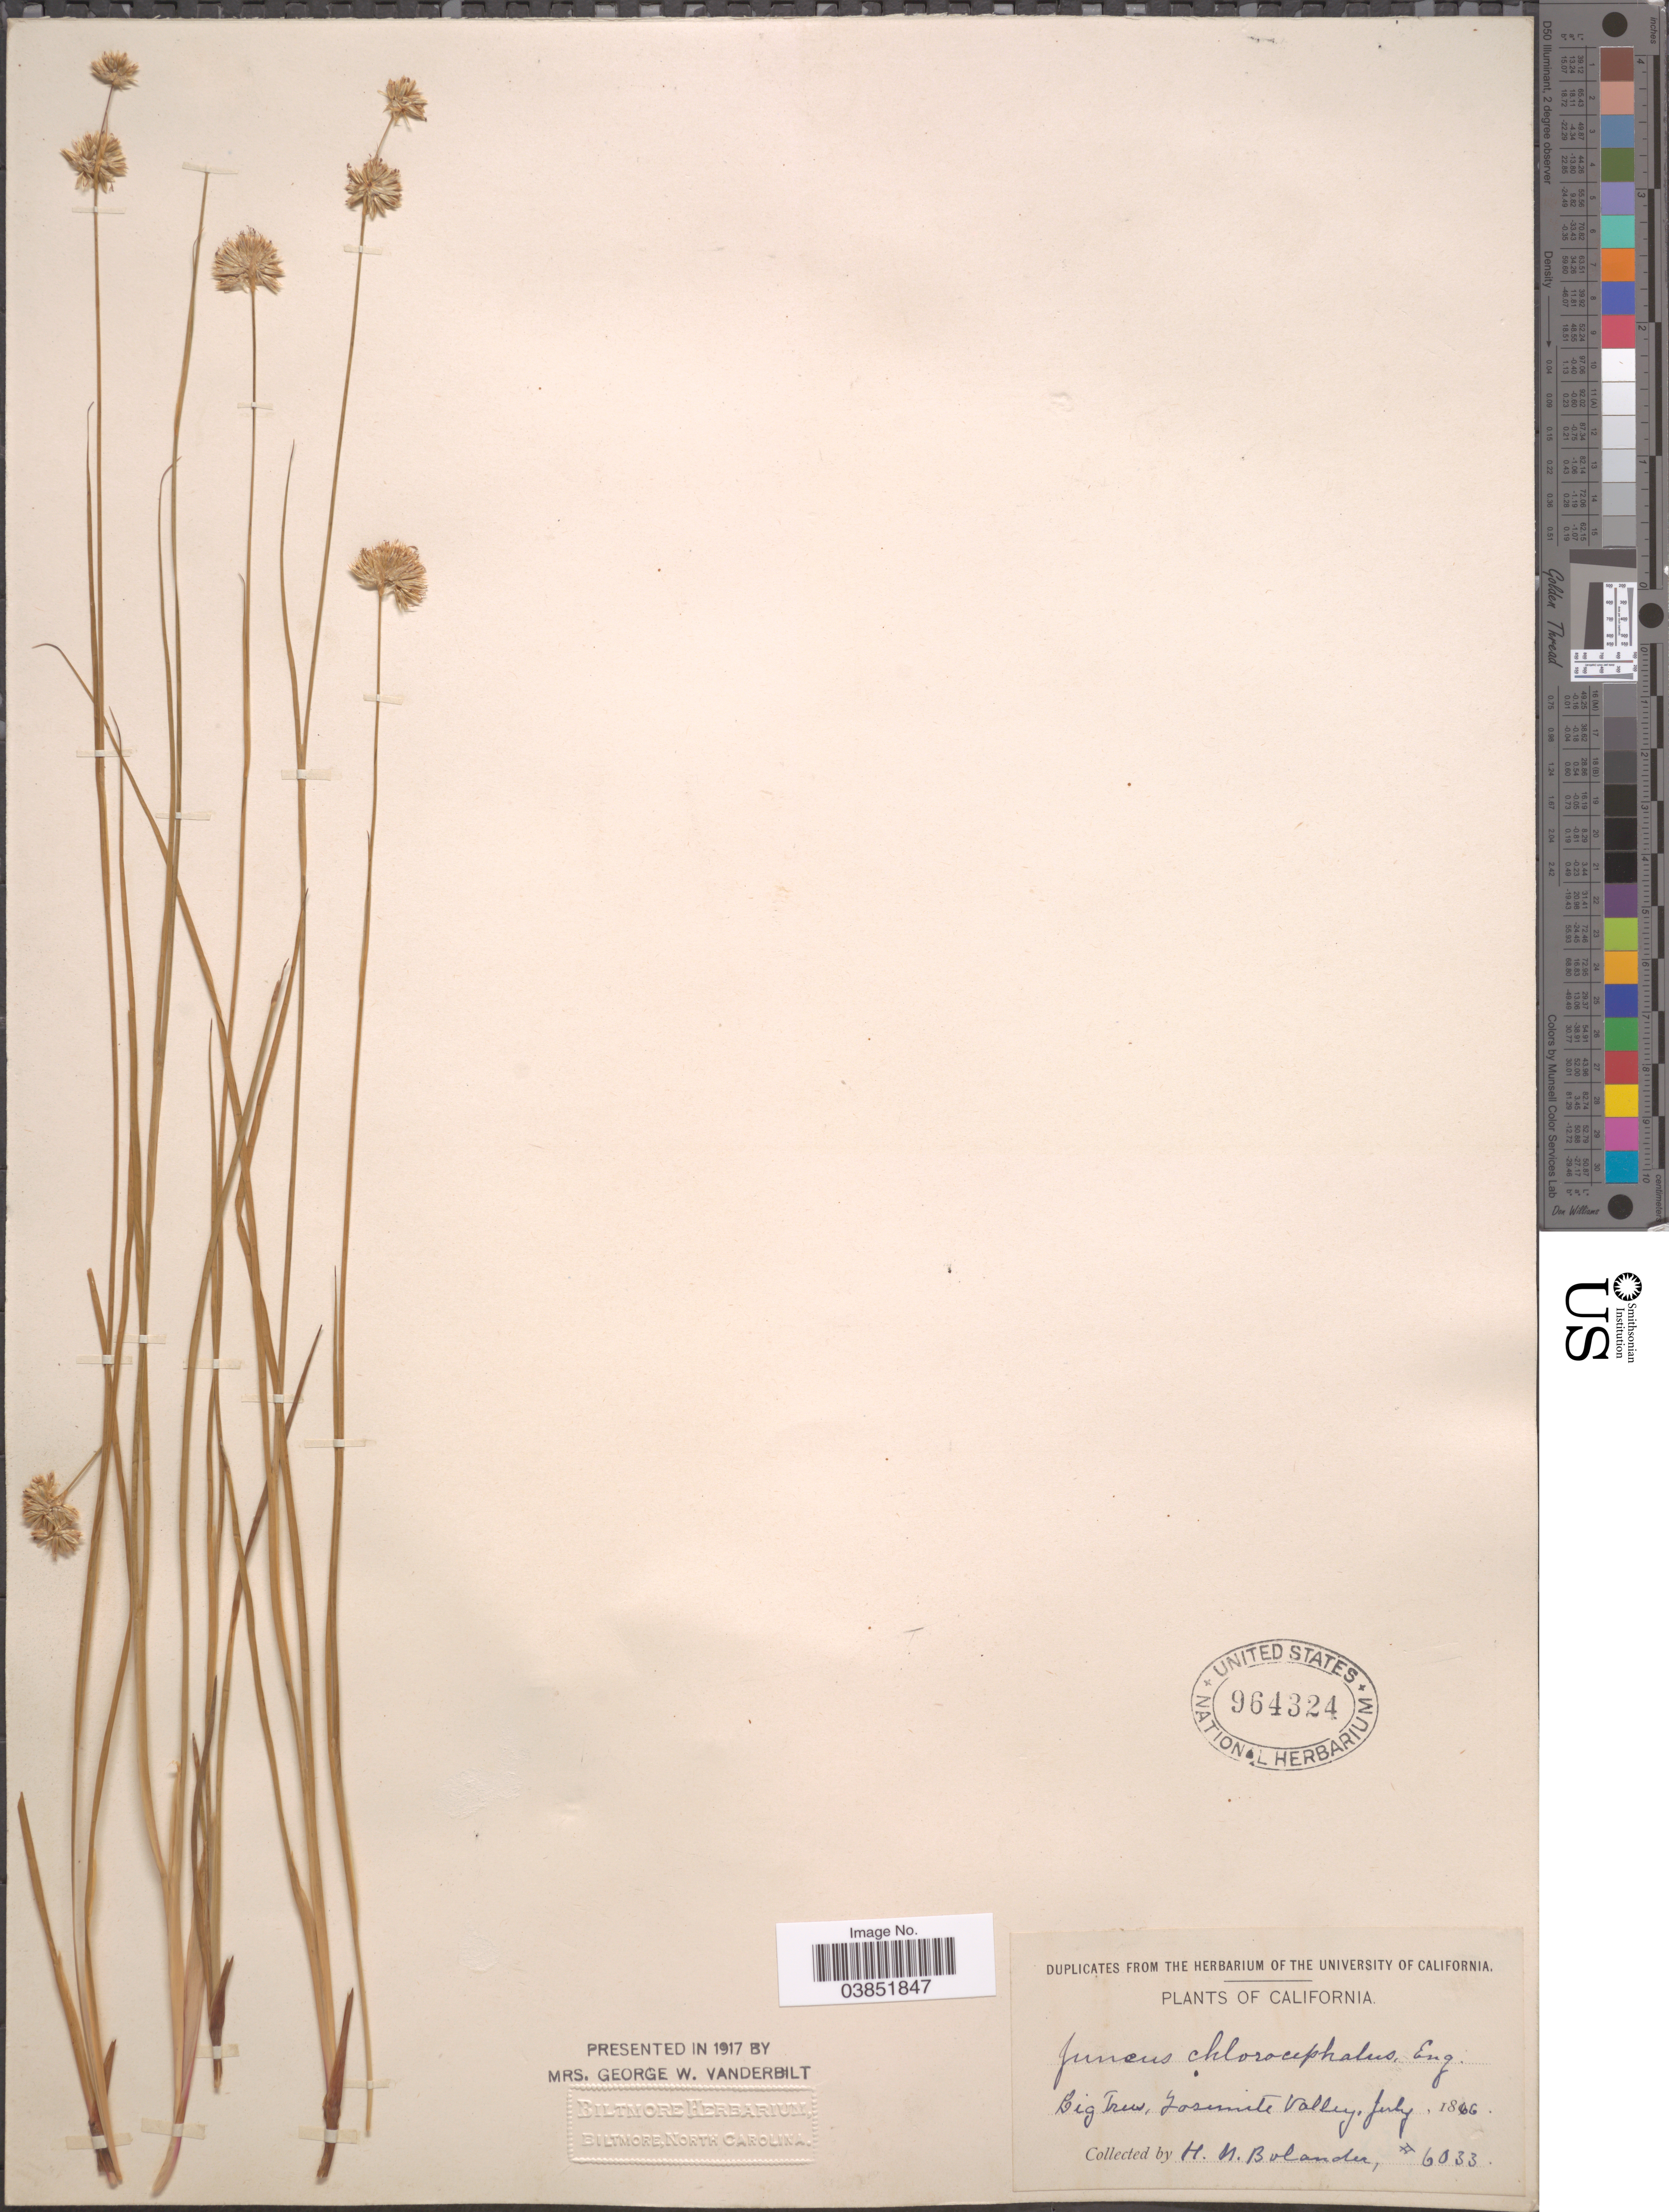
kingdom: Plantae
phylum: Tracheophyta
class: Liliopsida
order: Poales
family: Juncaceae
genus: Juncus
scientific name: Juncus chlorocephalus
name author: Engelm.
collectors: H. Bolander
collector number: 6033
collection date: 1866-07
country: United States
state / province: California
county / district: Mariposa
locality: Big Trees, Yosemite Valley.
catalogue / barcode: US 964324